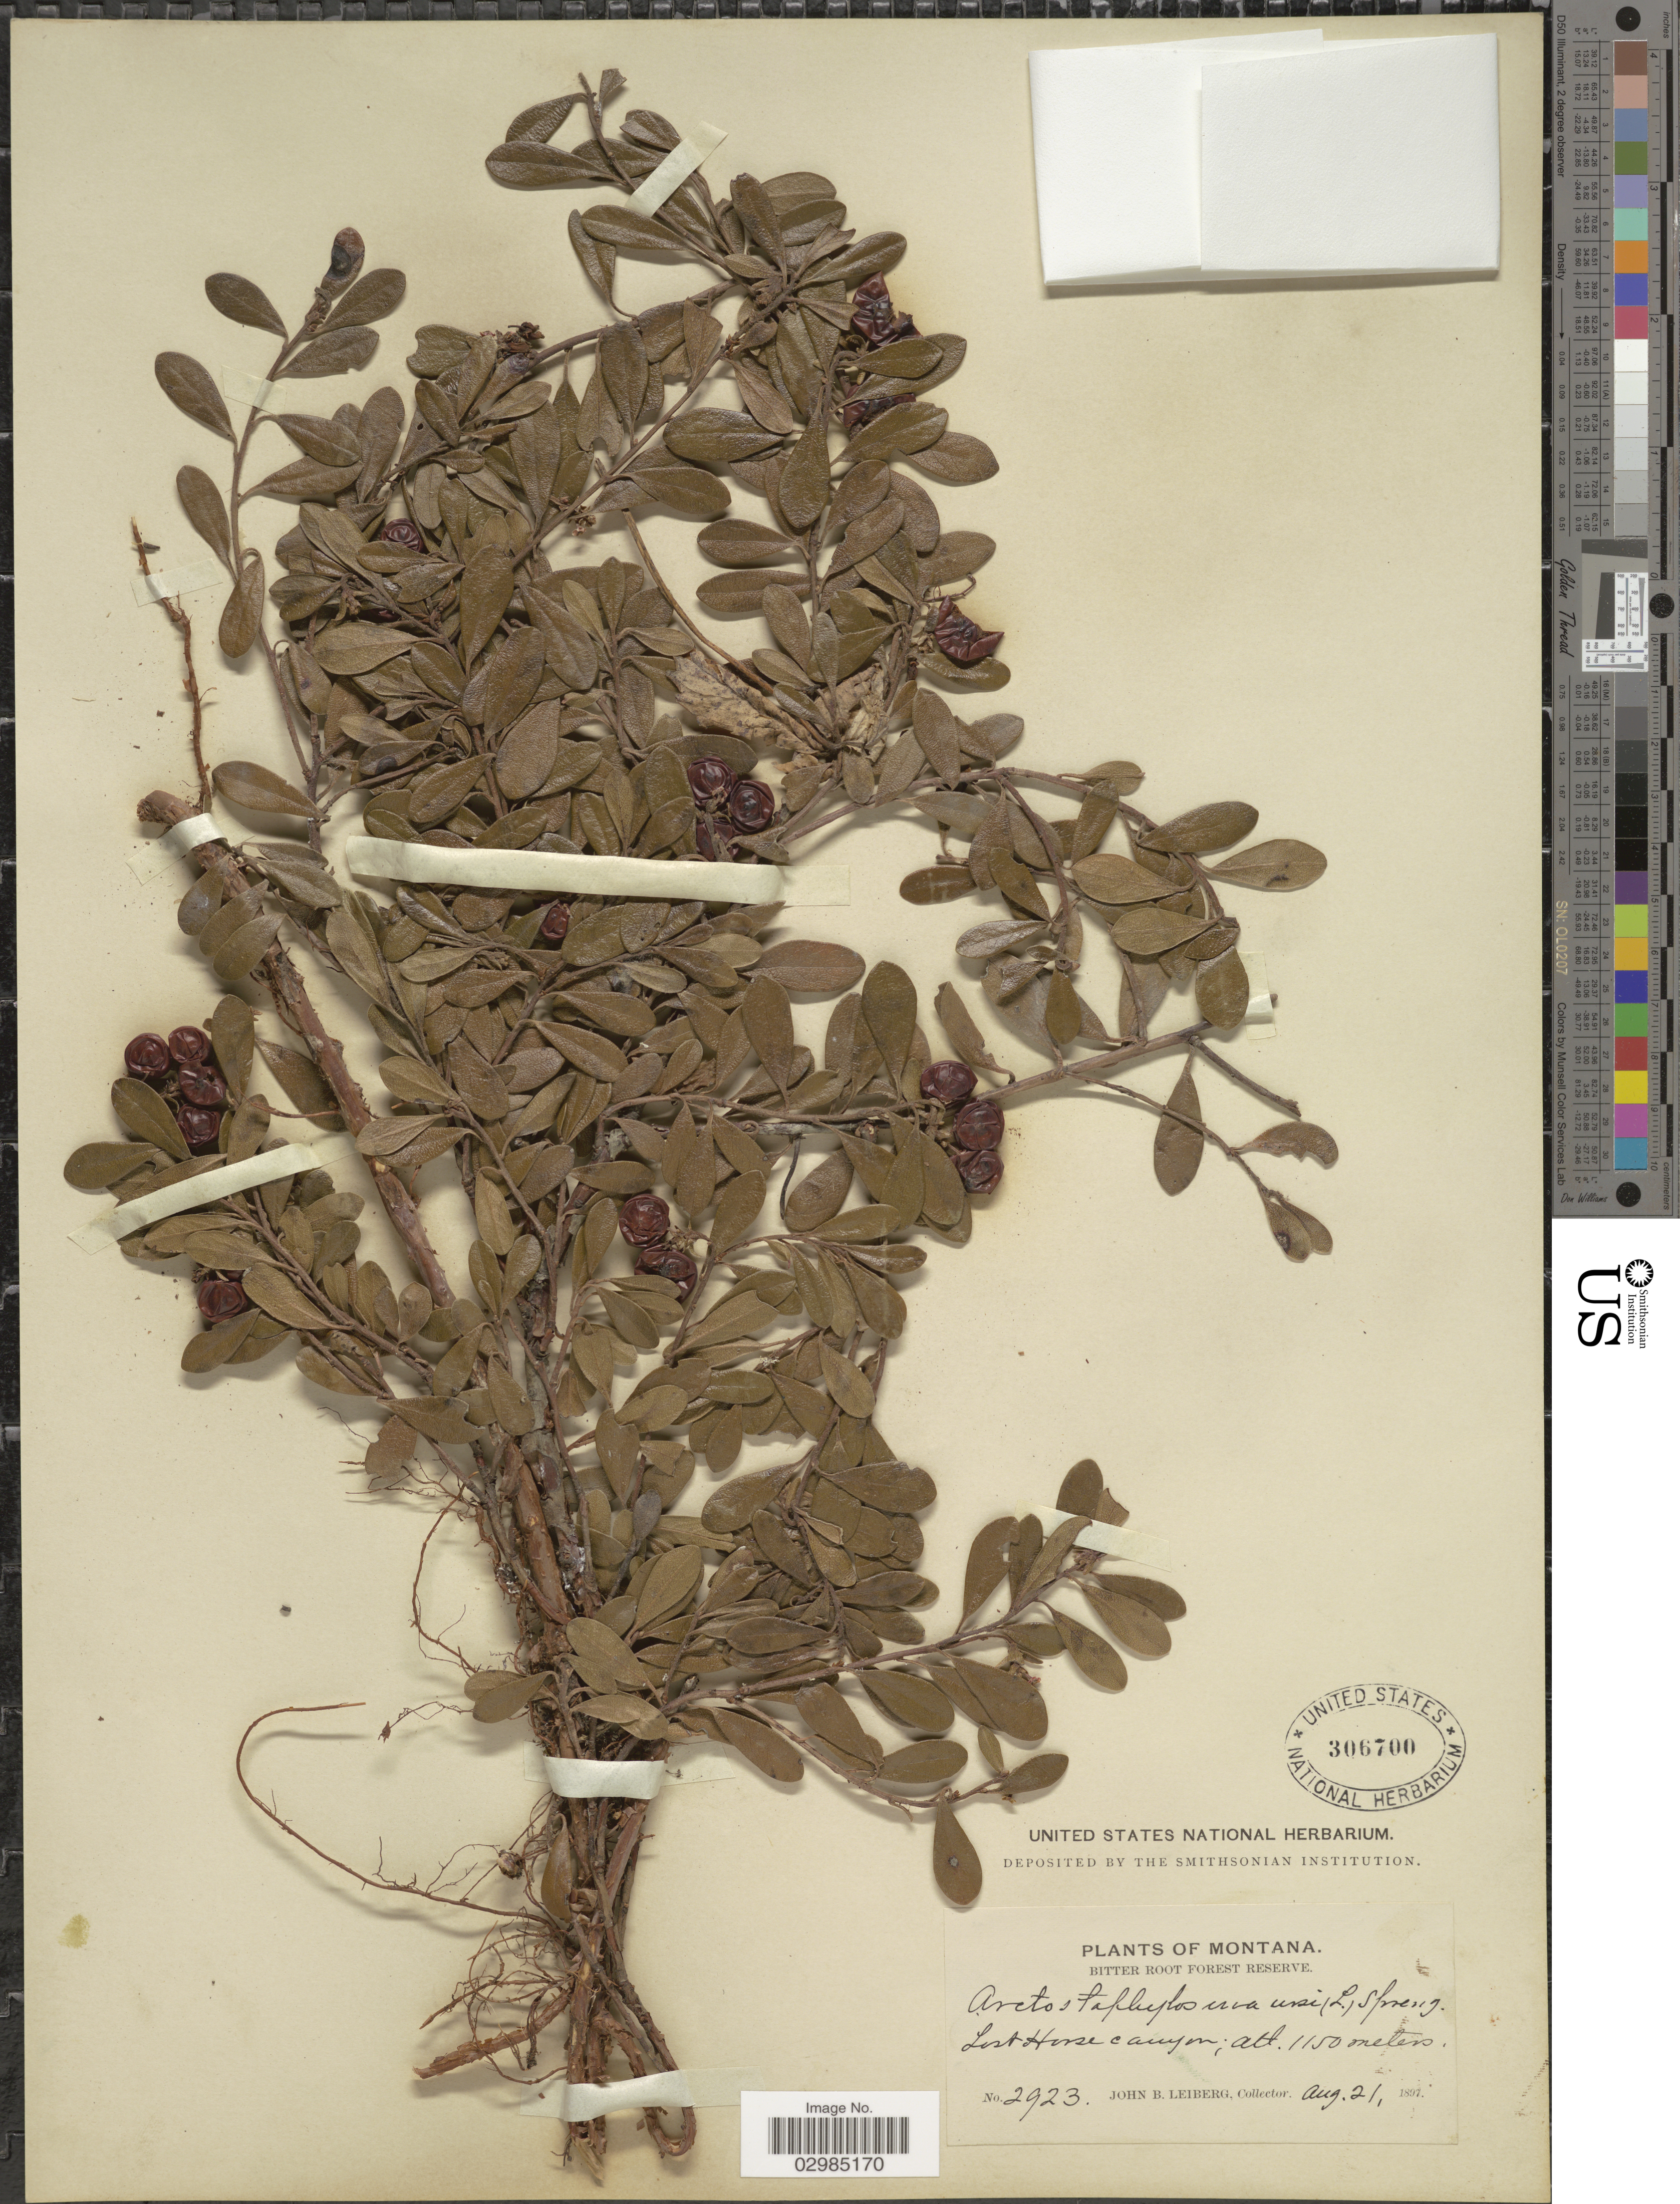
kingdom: Plantae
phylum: Tracheophyta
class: Magnoliopsida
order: Ericales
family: Ericaceae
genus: Arctostaphylos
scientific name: Arctostaphylos uva-ursi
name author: (L.) Spreng.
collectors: J. B. Leiberg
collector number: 2923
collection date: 1897-08-21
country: United States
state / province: Montana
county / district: Ravalli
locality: Bitter Root Forest Reserve. Lost Horse canyon.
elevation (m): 1150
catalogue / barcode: US 306700